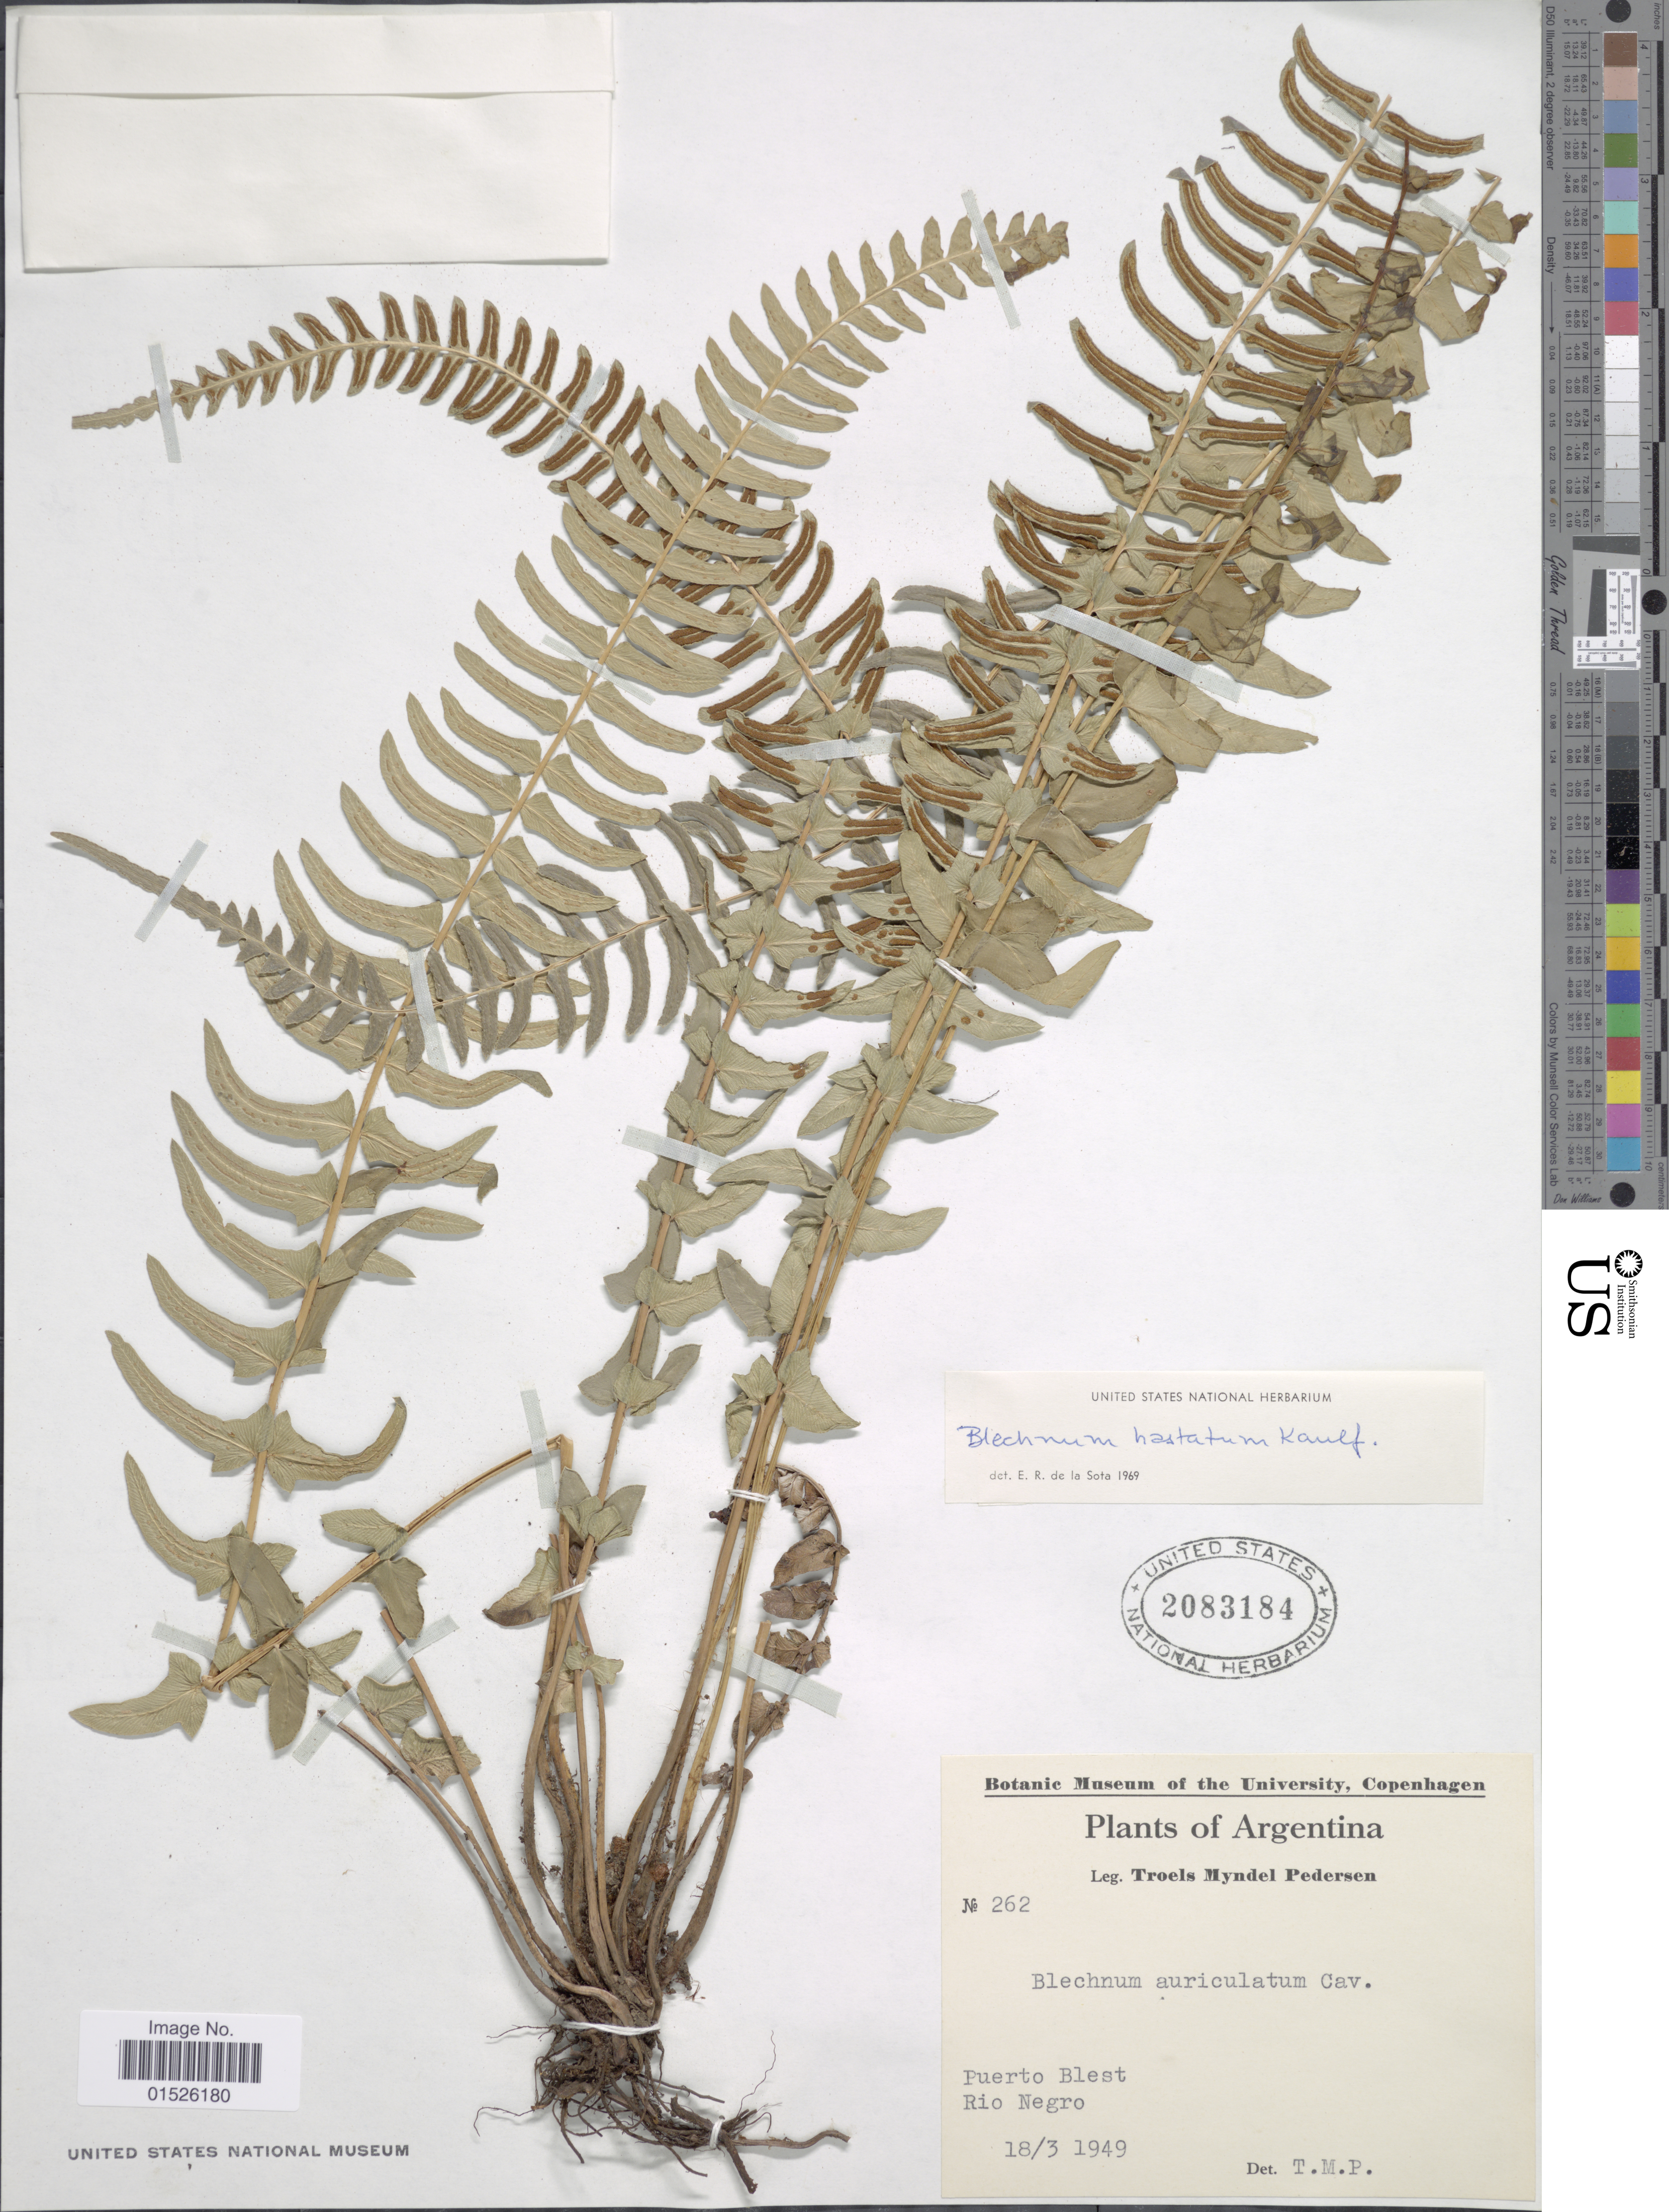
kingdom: Plantae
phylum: Tracheophyta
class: Polypodiopsida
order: Polypodiales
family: Blechnaceae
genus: Blechnum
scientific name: Blechnum hastatum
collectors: T. Pederson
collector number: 262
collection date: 1949-03-18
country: Argentina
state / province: Rio Negro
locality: Argentina, Puerto Blest, Rio Negro.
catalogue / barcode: US 2083184